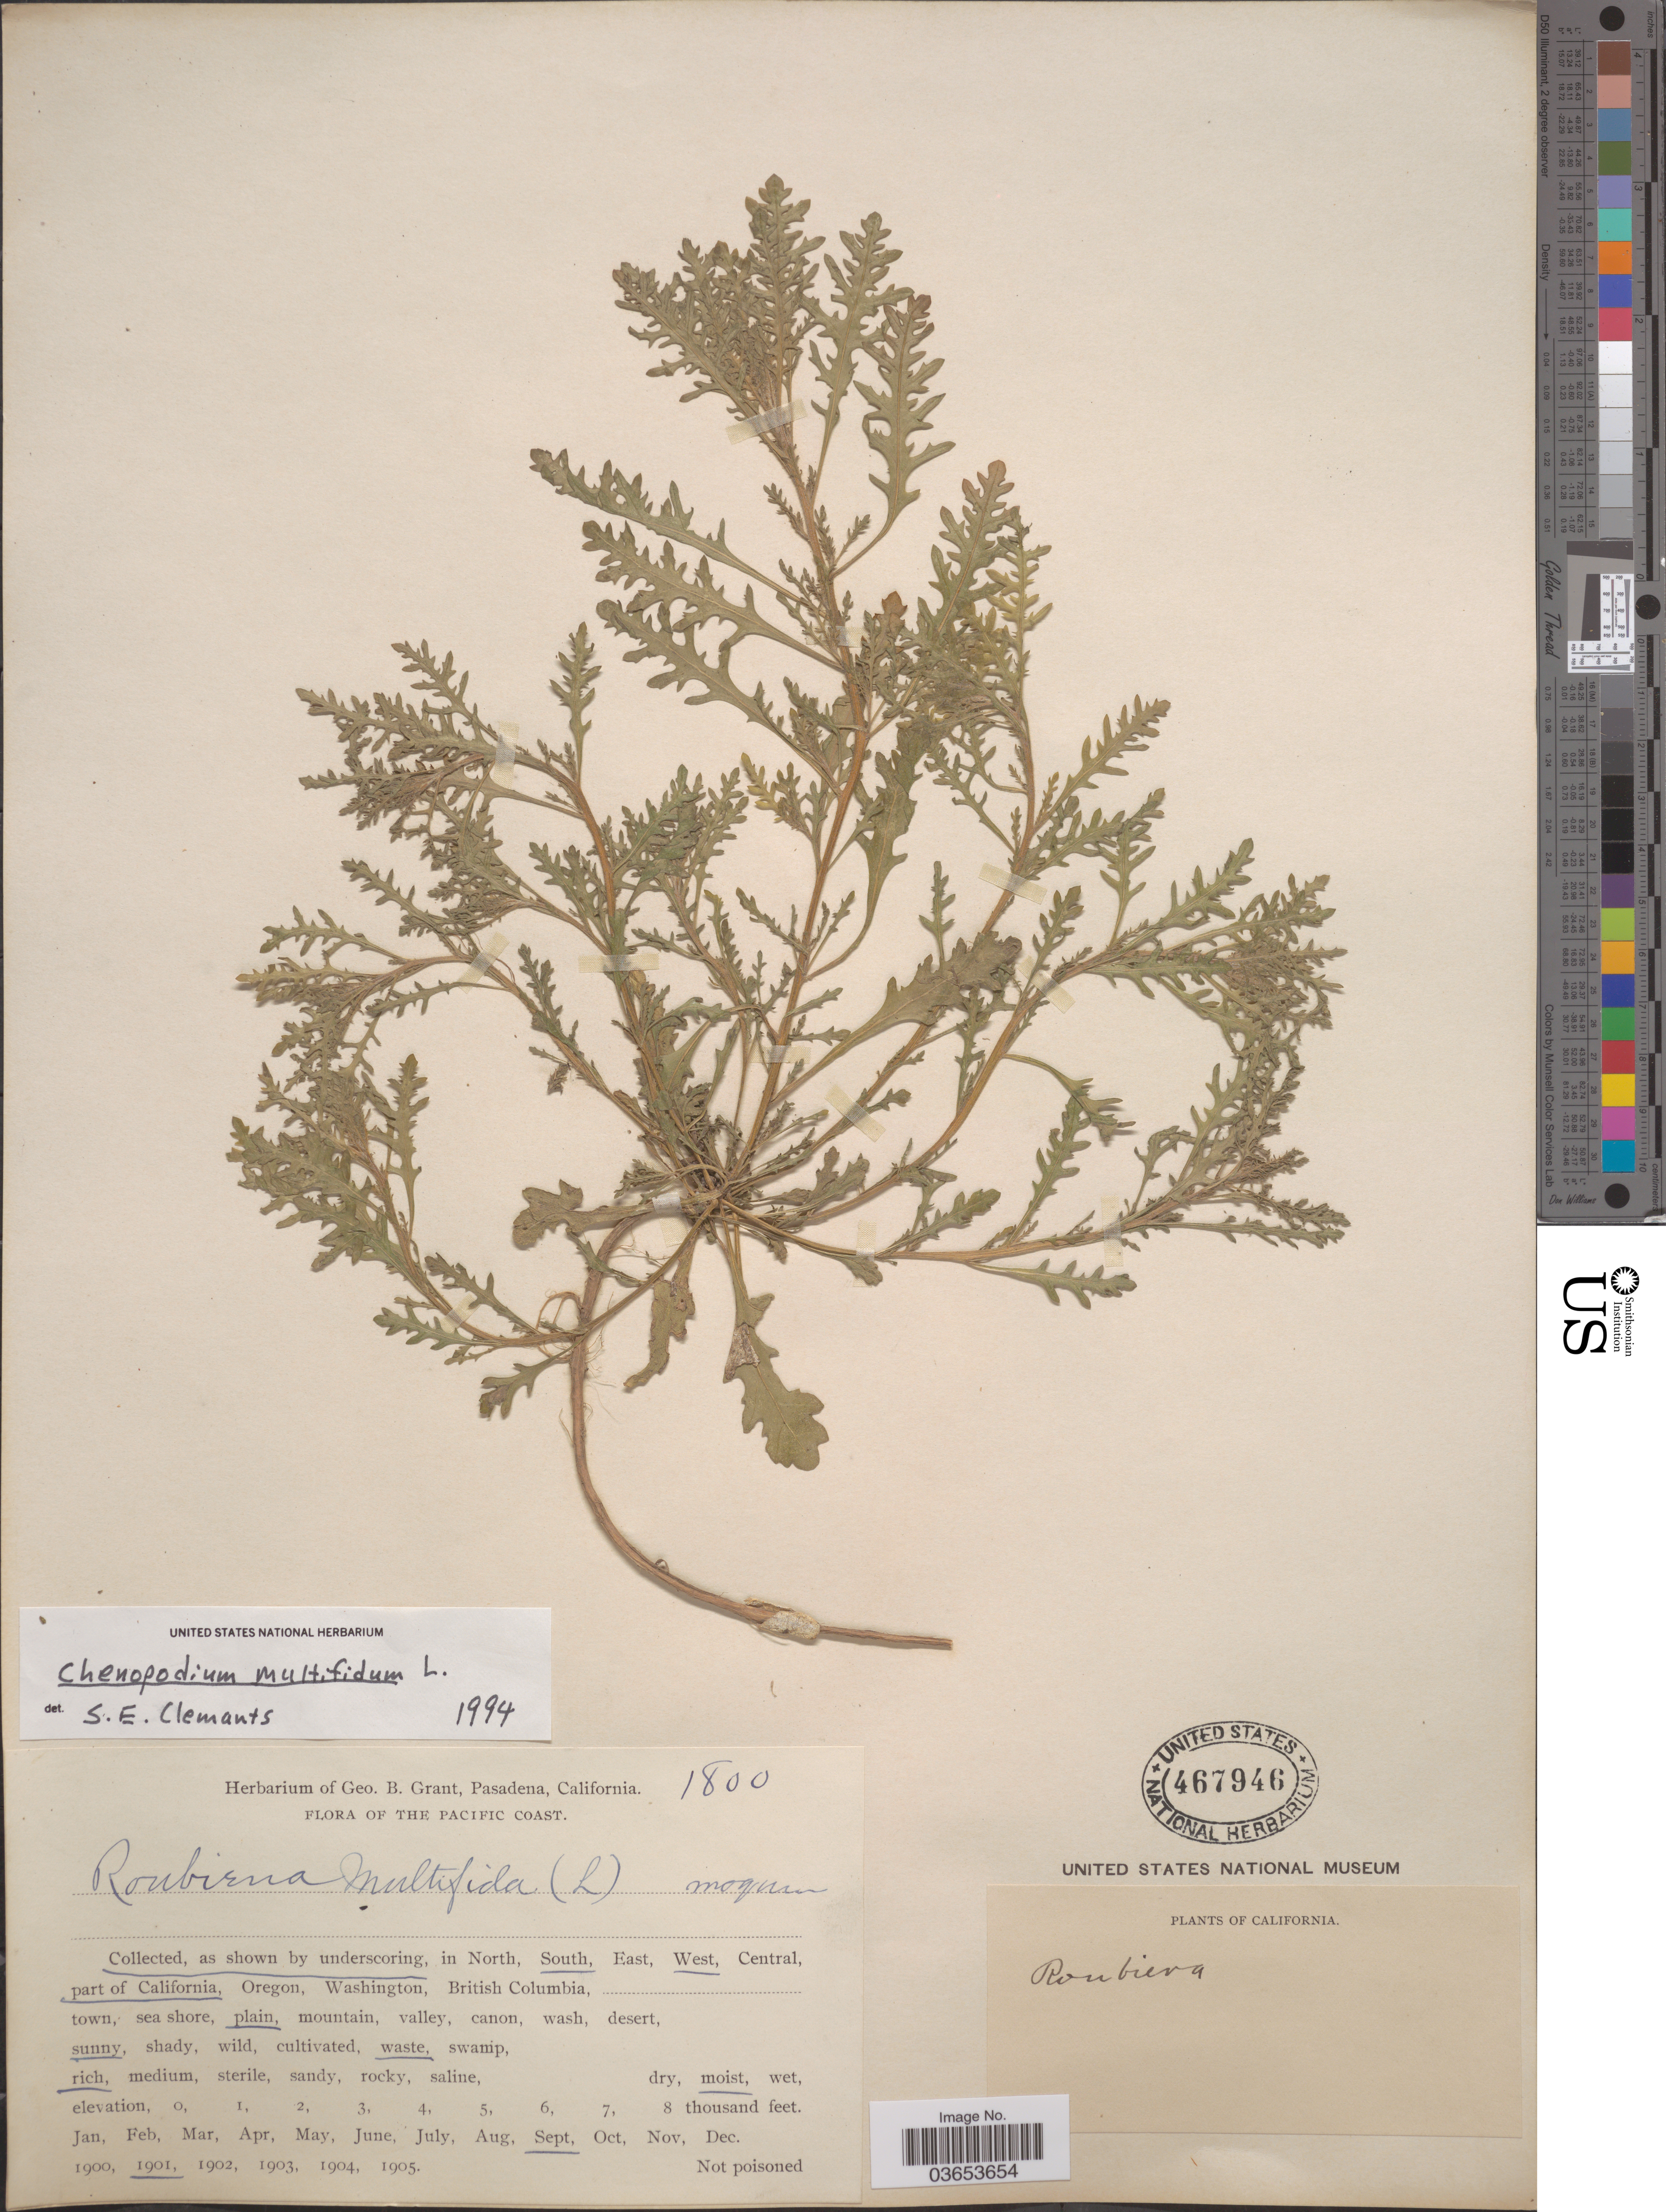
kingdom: Plantae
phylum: Tracheophyta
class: Magnoliopsida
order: Caryophyllales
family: Amaranthaceae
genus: Chenopodium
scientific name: Chenopodium multifidum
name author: L.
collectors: ex herb. Geo. B. Grant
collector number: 1800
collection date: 1901-09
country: United States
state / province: California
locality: Pacific Coast. South West part of California.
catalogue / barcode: US 467946